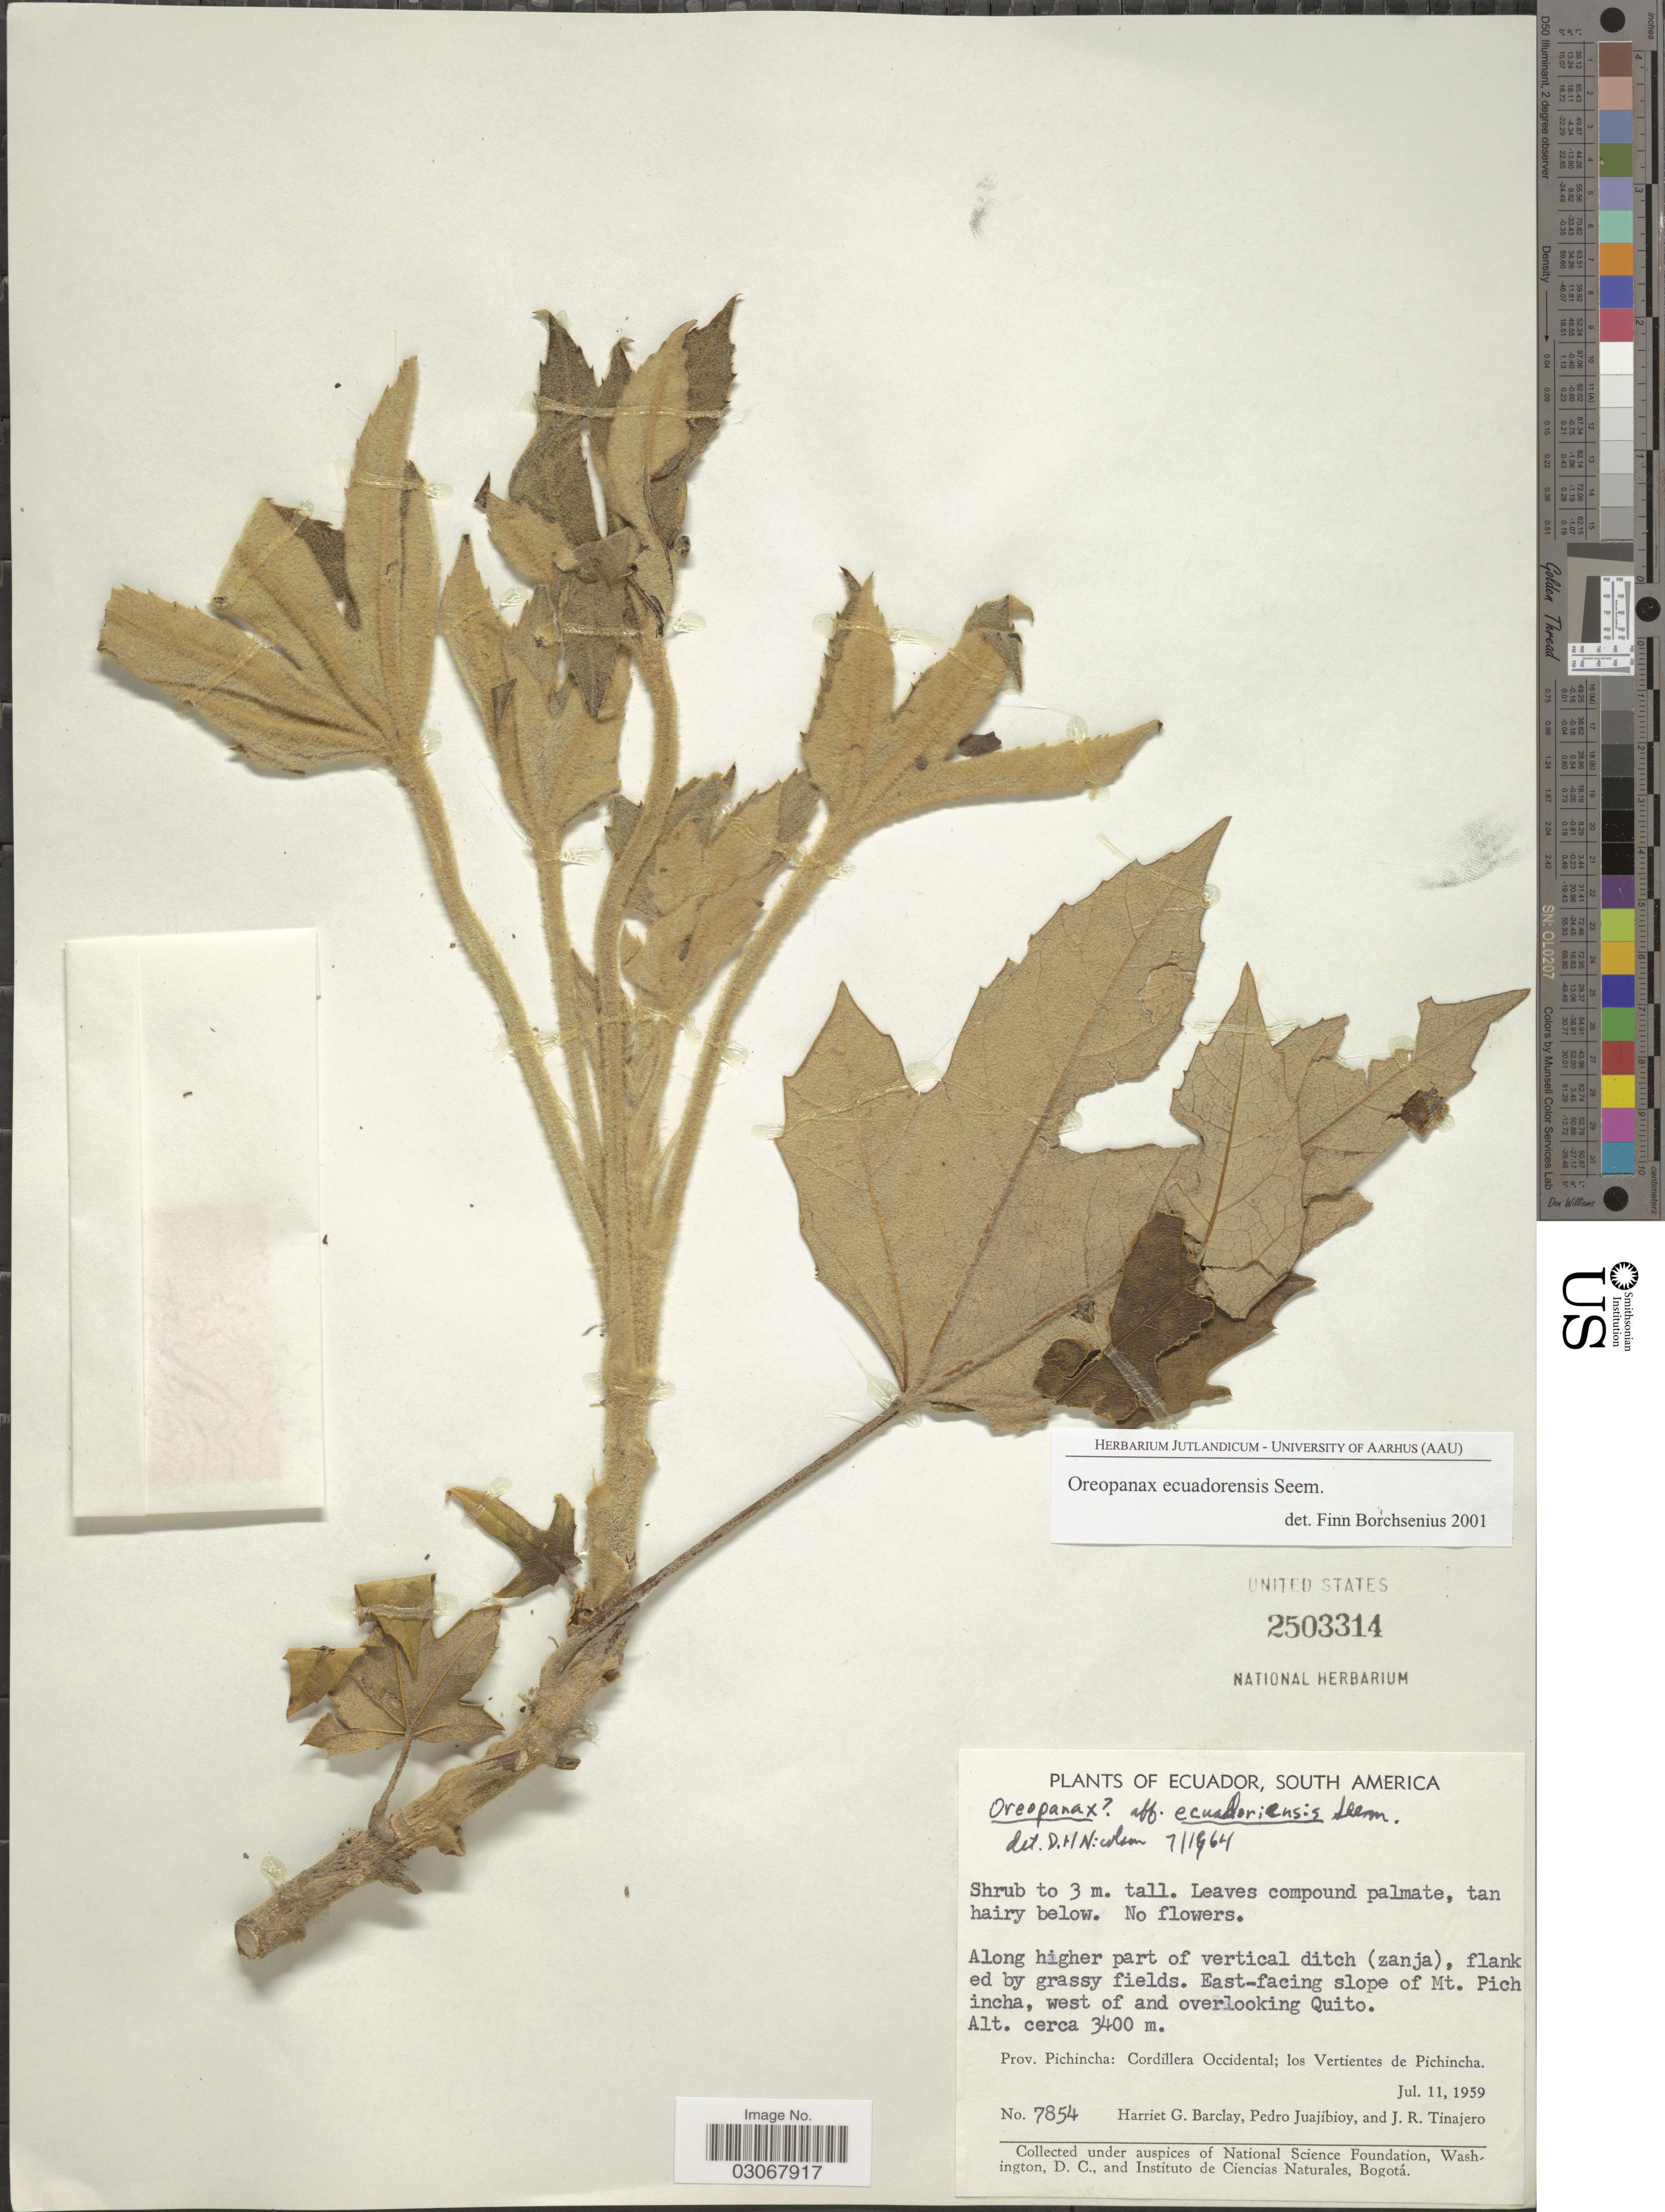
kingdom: Plantae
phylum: Tracheophyta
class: Magnoliopsida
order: Apiales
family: Araliaceae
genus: Oreopanax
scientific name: Oreopanax ecuadoriensis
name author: Seem.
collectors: H. G. Barclay, P. Juajibioy & J. Tinajero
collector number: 7854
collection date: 1959-07-11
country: Ecuador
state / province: Pichincha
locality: Along higher part of vertical ditch (zanja), flanked by grassy fields. East-facing slope of Mt. Pichincha, west of and overlooking Quito. Cordillera Occidental; los Vertientes de Pichincha.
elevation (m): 3400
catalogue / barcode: US 2503314